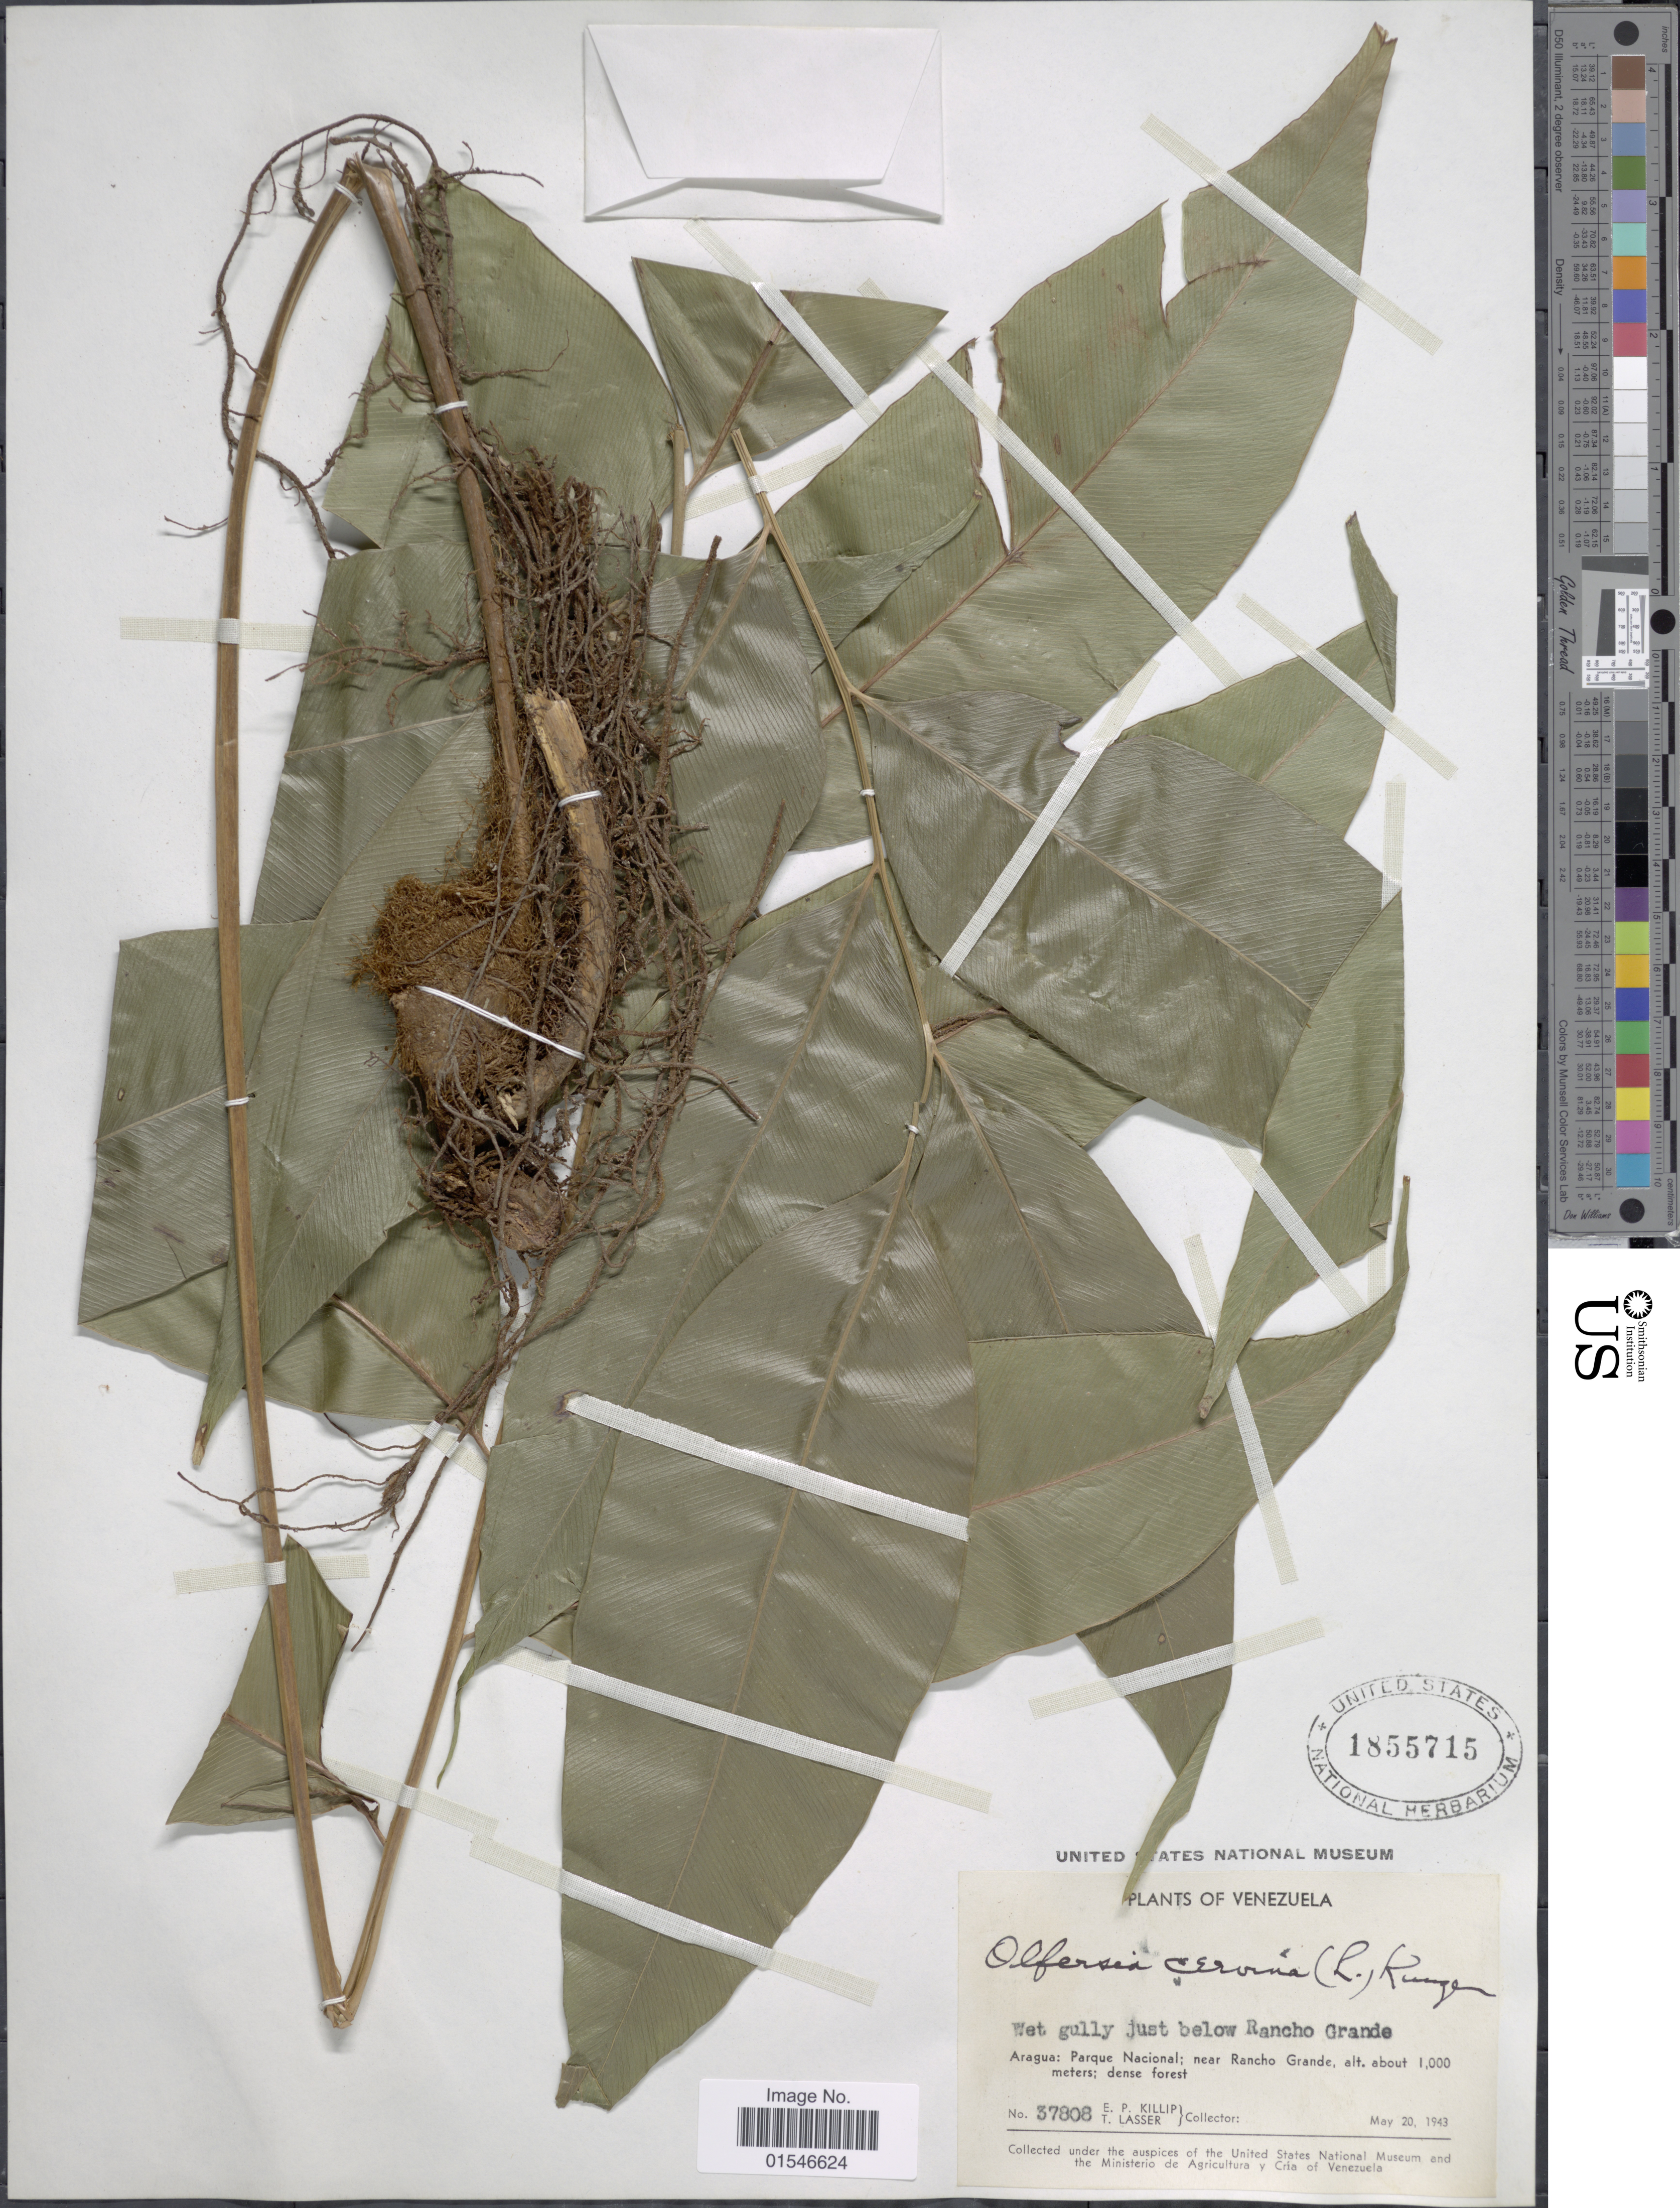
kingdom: Plantae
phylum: Tracheophyta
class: Polypodiopsida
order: Polypodiales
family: Dryopteridaceae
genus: Olfersia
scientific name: Olfersia cervina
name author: (L.) Kunze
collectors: E. P. Killip & T. Lasser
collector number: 37808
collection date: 1943-05-20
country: Venezuela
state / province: Aragua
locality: Parque Nacional: near Rancho Grande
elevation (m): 1000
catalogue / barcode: US 1855715